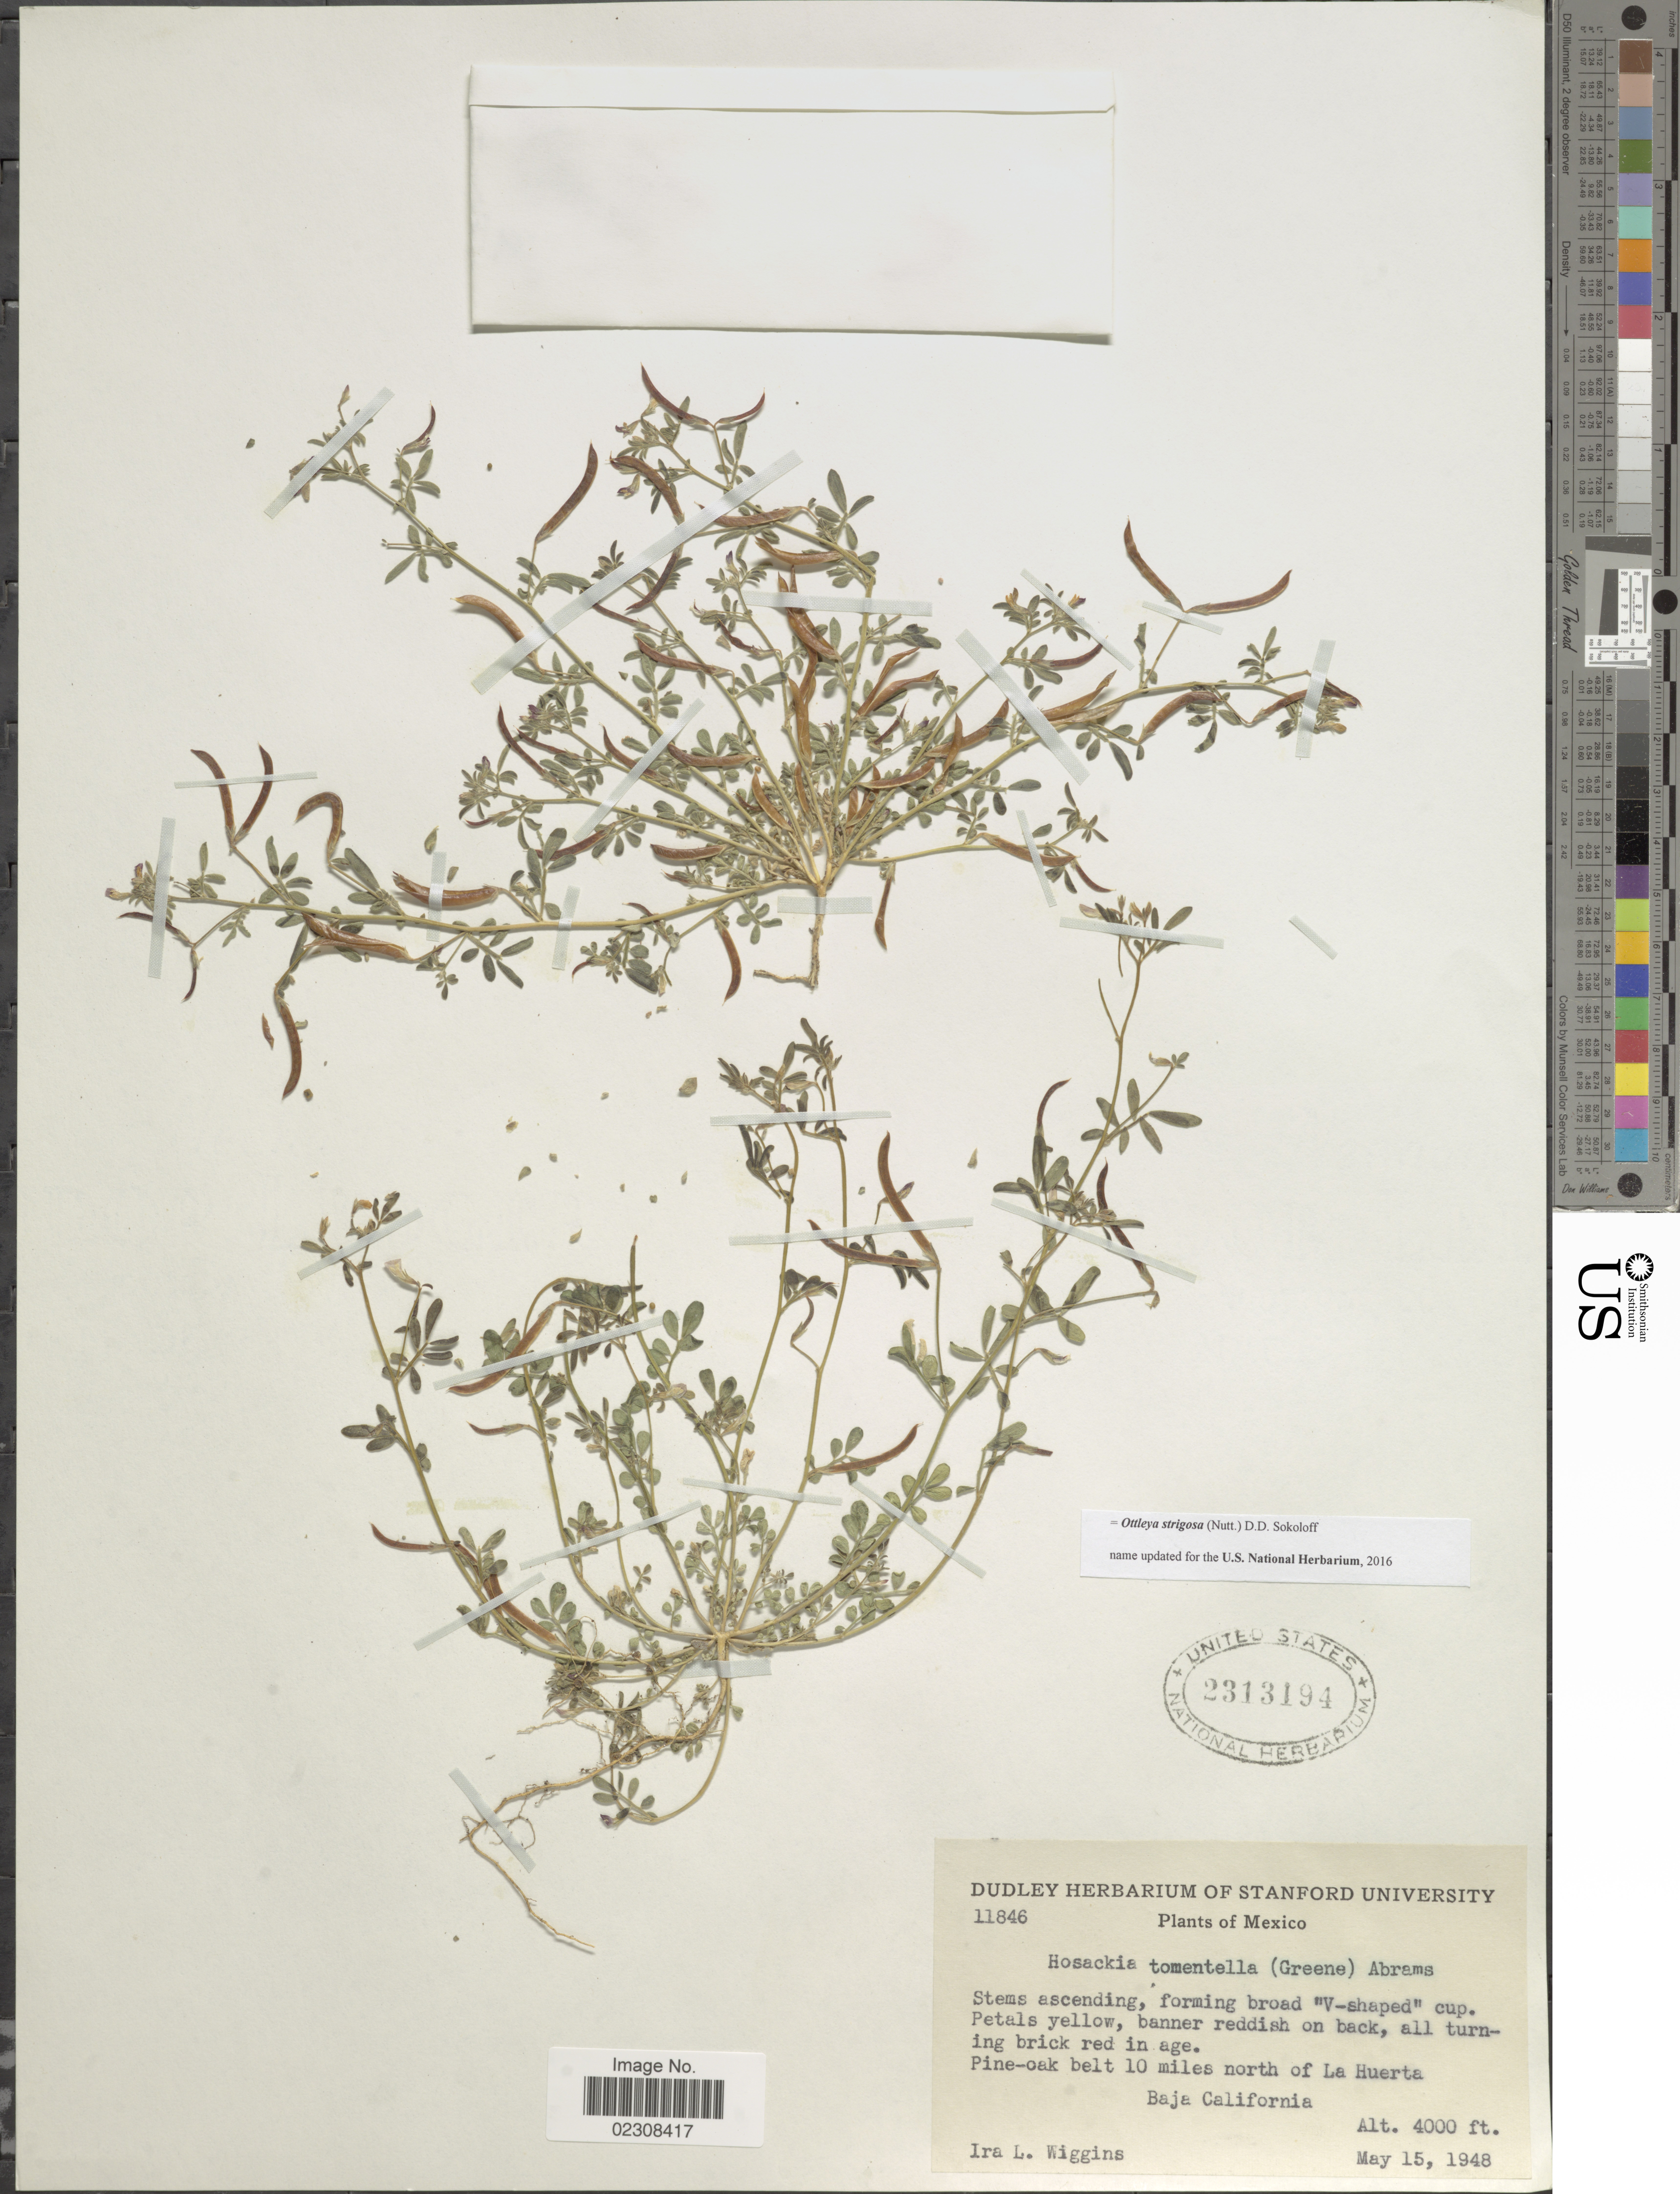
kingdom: Plantae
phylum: Tracheophyta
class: Magnoliopsida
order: Fabales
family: Fabaceae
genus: Ottleya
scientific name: Ottleya strigosa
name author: (Nutt.) D.D. Sokoloff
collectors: I. L. Wiggins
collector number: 11846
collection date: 1948-05-15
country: Mexico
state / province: Baja California Norte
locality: Pine-oak belt 10 miles north of La Huerta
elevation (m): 1219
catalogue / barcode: US 2313194